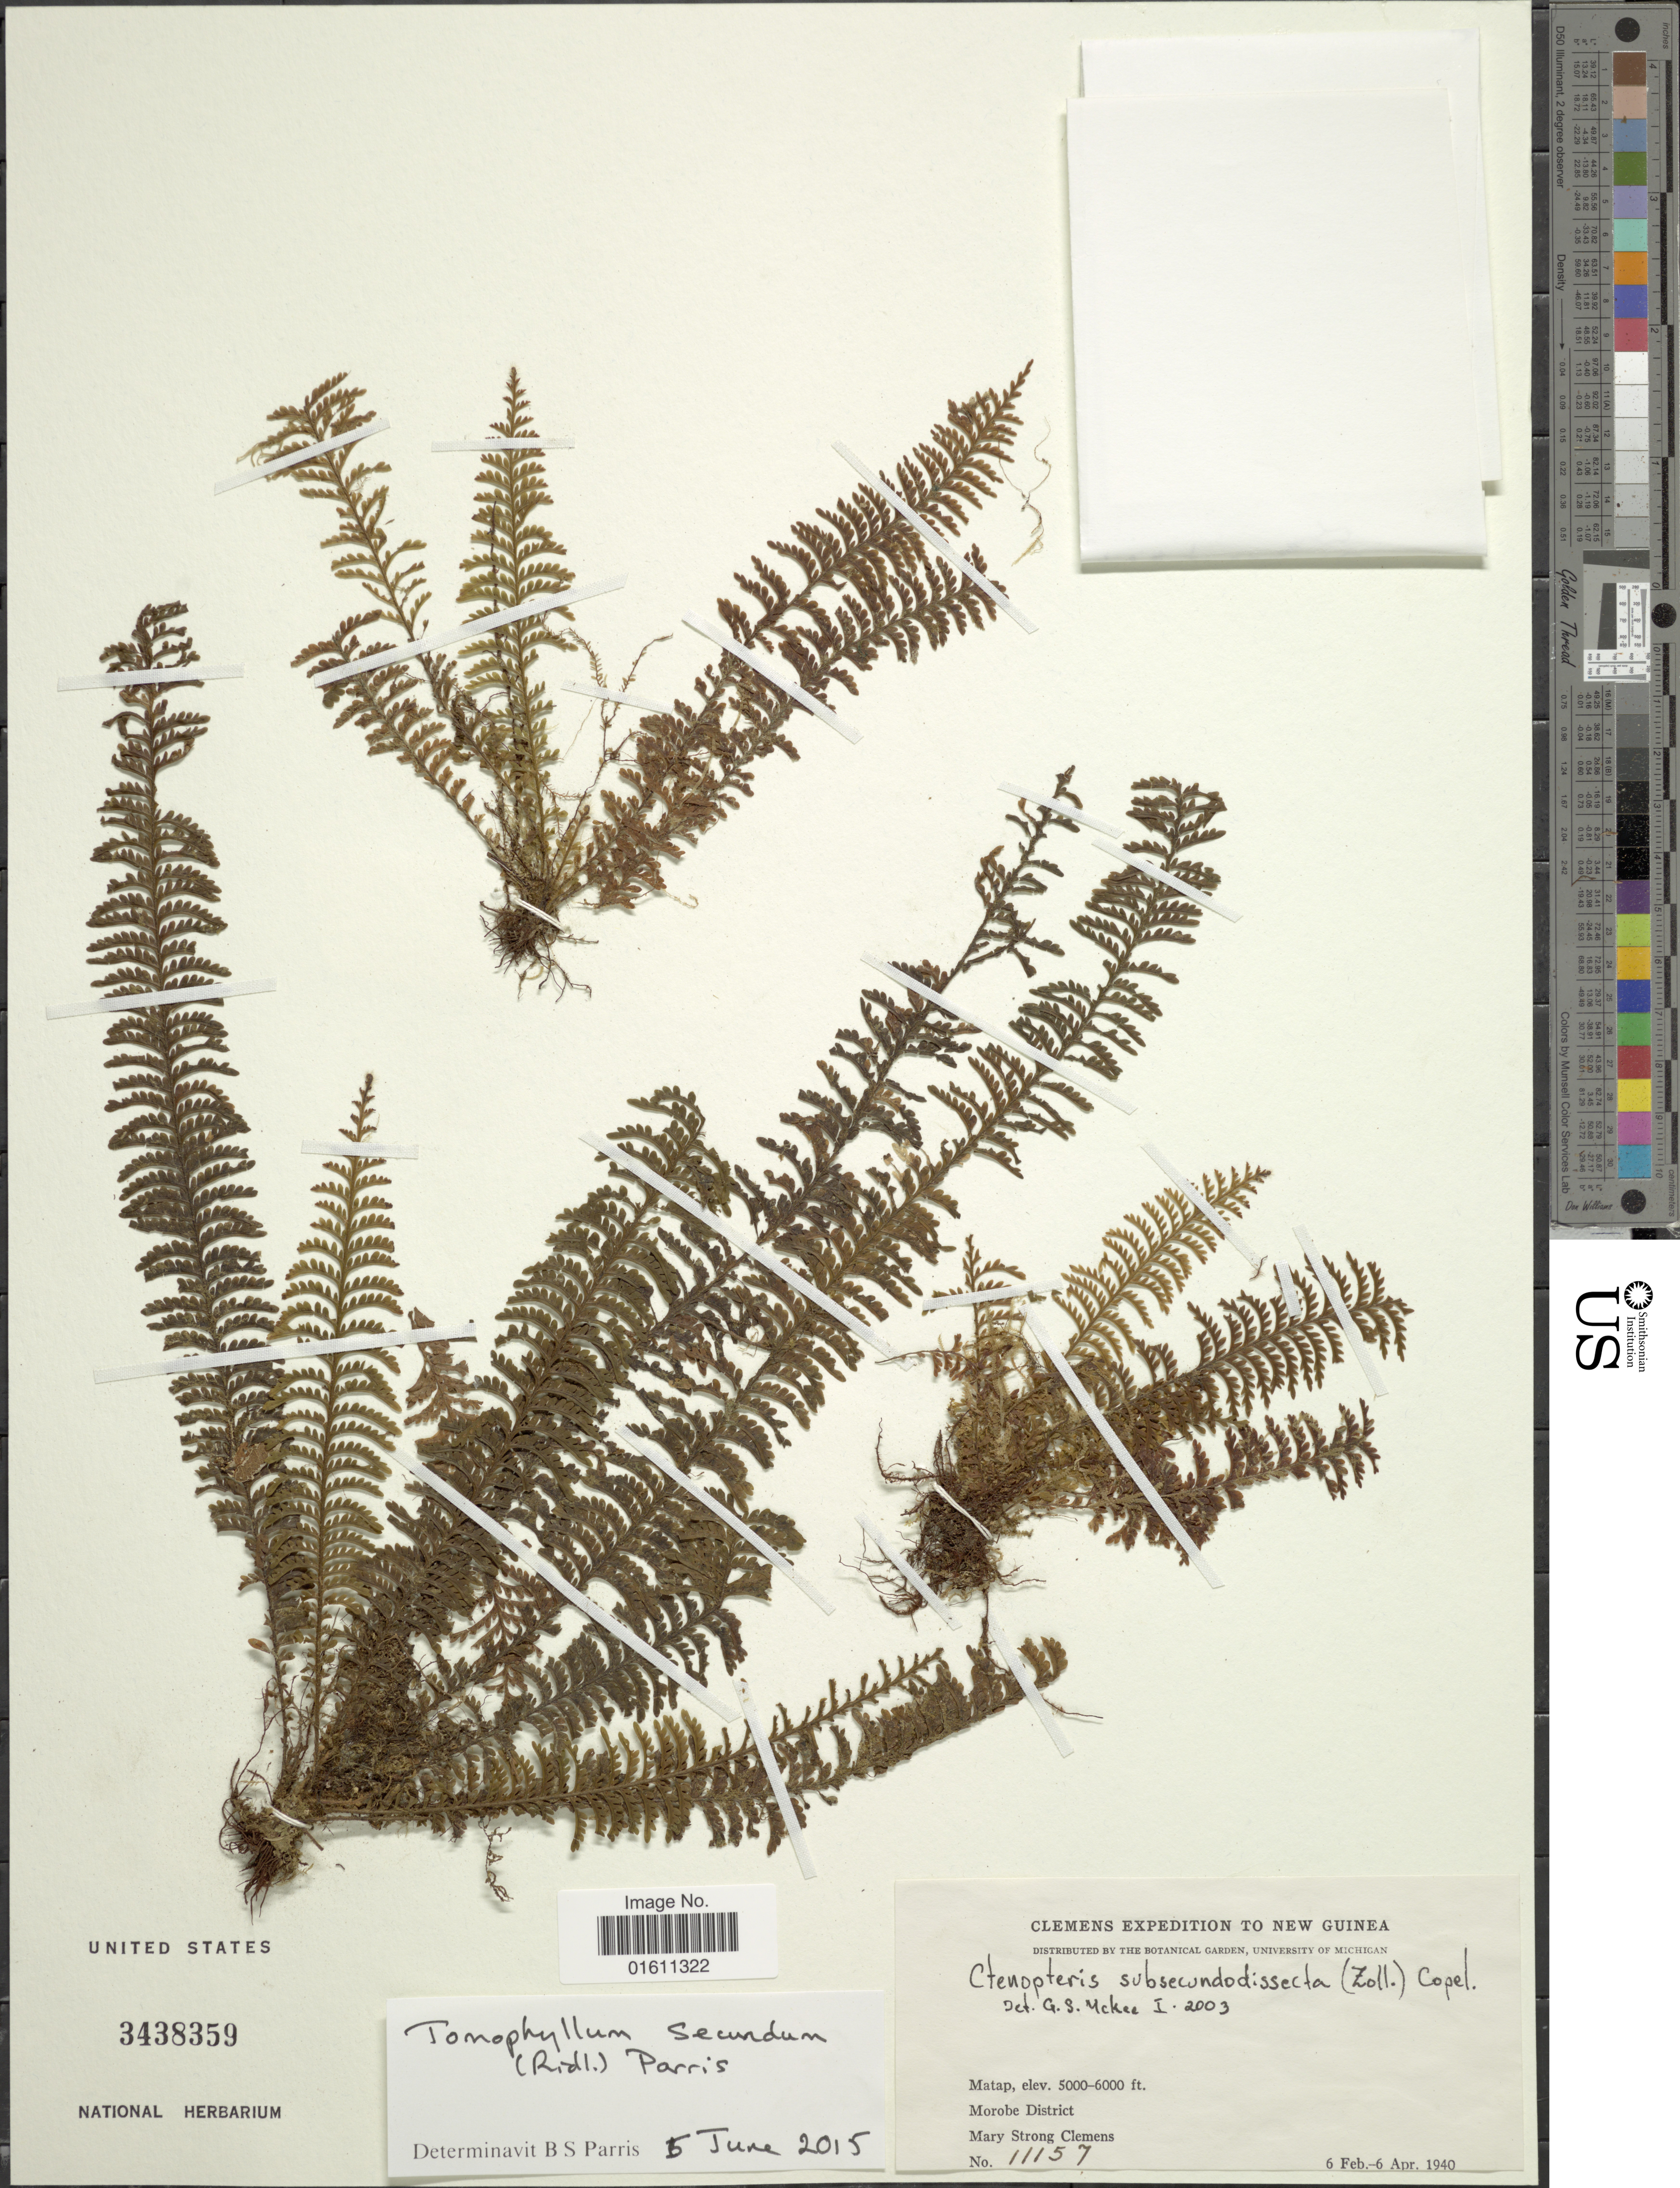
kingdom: Plantae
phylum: Tracheophyta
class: Polypodiopsida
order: Polypodiales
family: Polypodiaceae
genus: Tomophyllum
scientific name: Tomophyllum secundum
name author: (Ridl.) Parris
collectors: M. S. Clemens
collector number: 11157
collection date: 1940-02-06/1940-04-06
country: Papua New Guinea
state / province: Morobe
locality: New Guinea, Matap, Morobe District.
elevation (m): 1524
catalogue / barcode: US 3438359